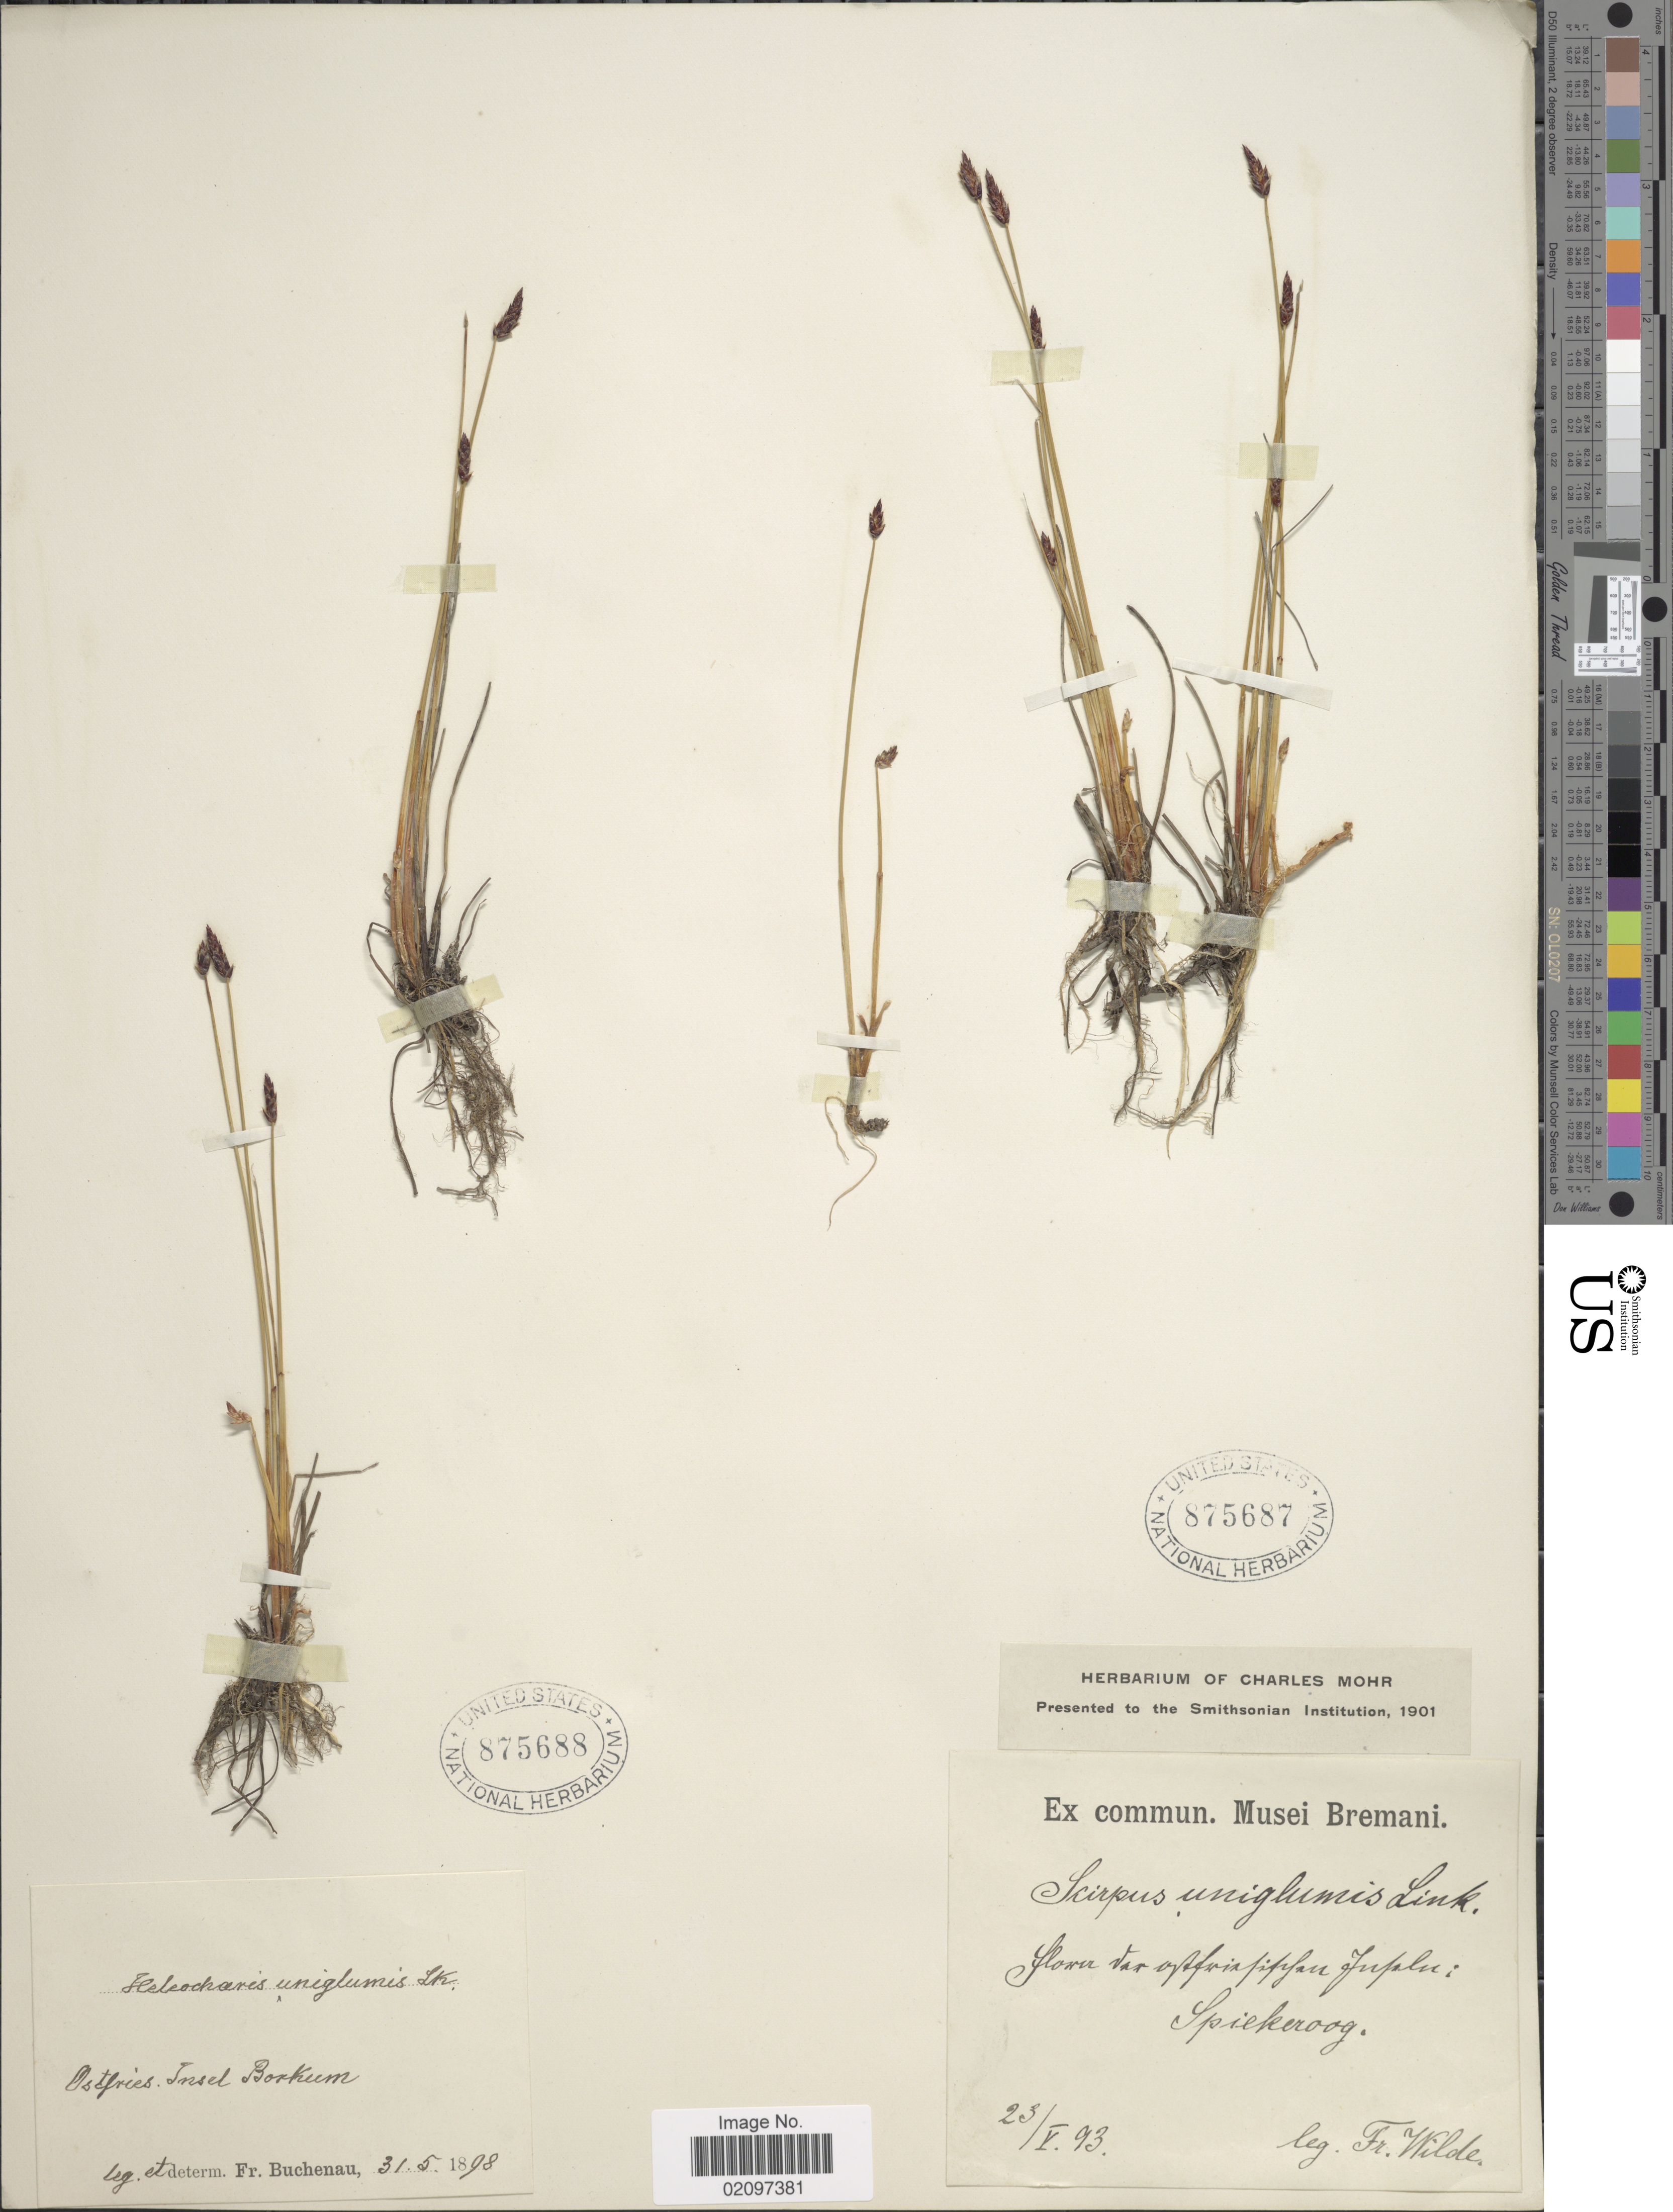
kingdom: Plantae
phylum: Tracheophyta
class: Liliopsida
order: Poales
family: Cyperaceae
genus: Eleocharis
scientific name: Eleocharis palustris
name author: (L.) Roem. & Schult.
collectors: Wilde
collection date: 1893-05-23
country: Germany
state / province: Niedersachsen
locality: Spiekeroog.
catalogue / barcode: US 875687-2